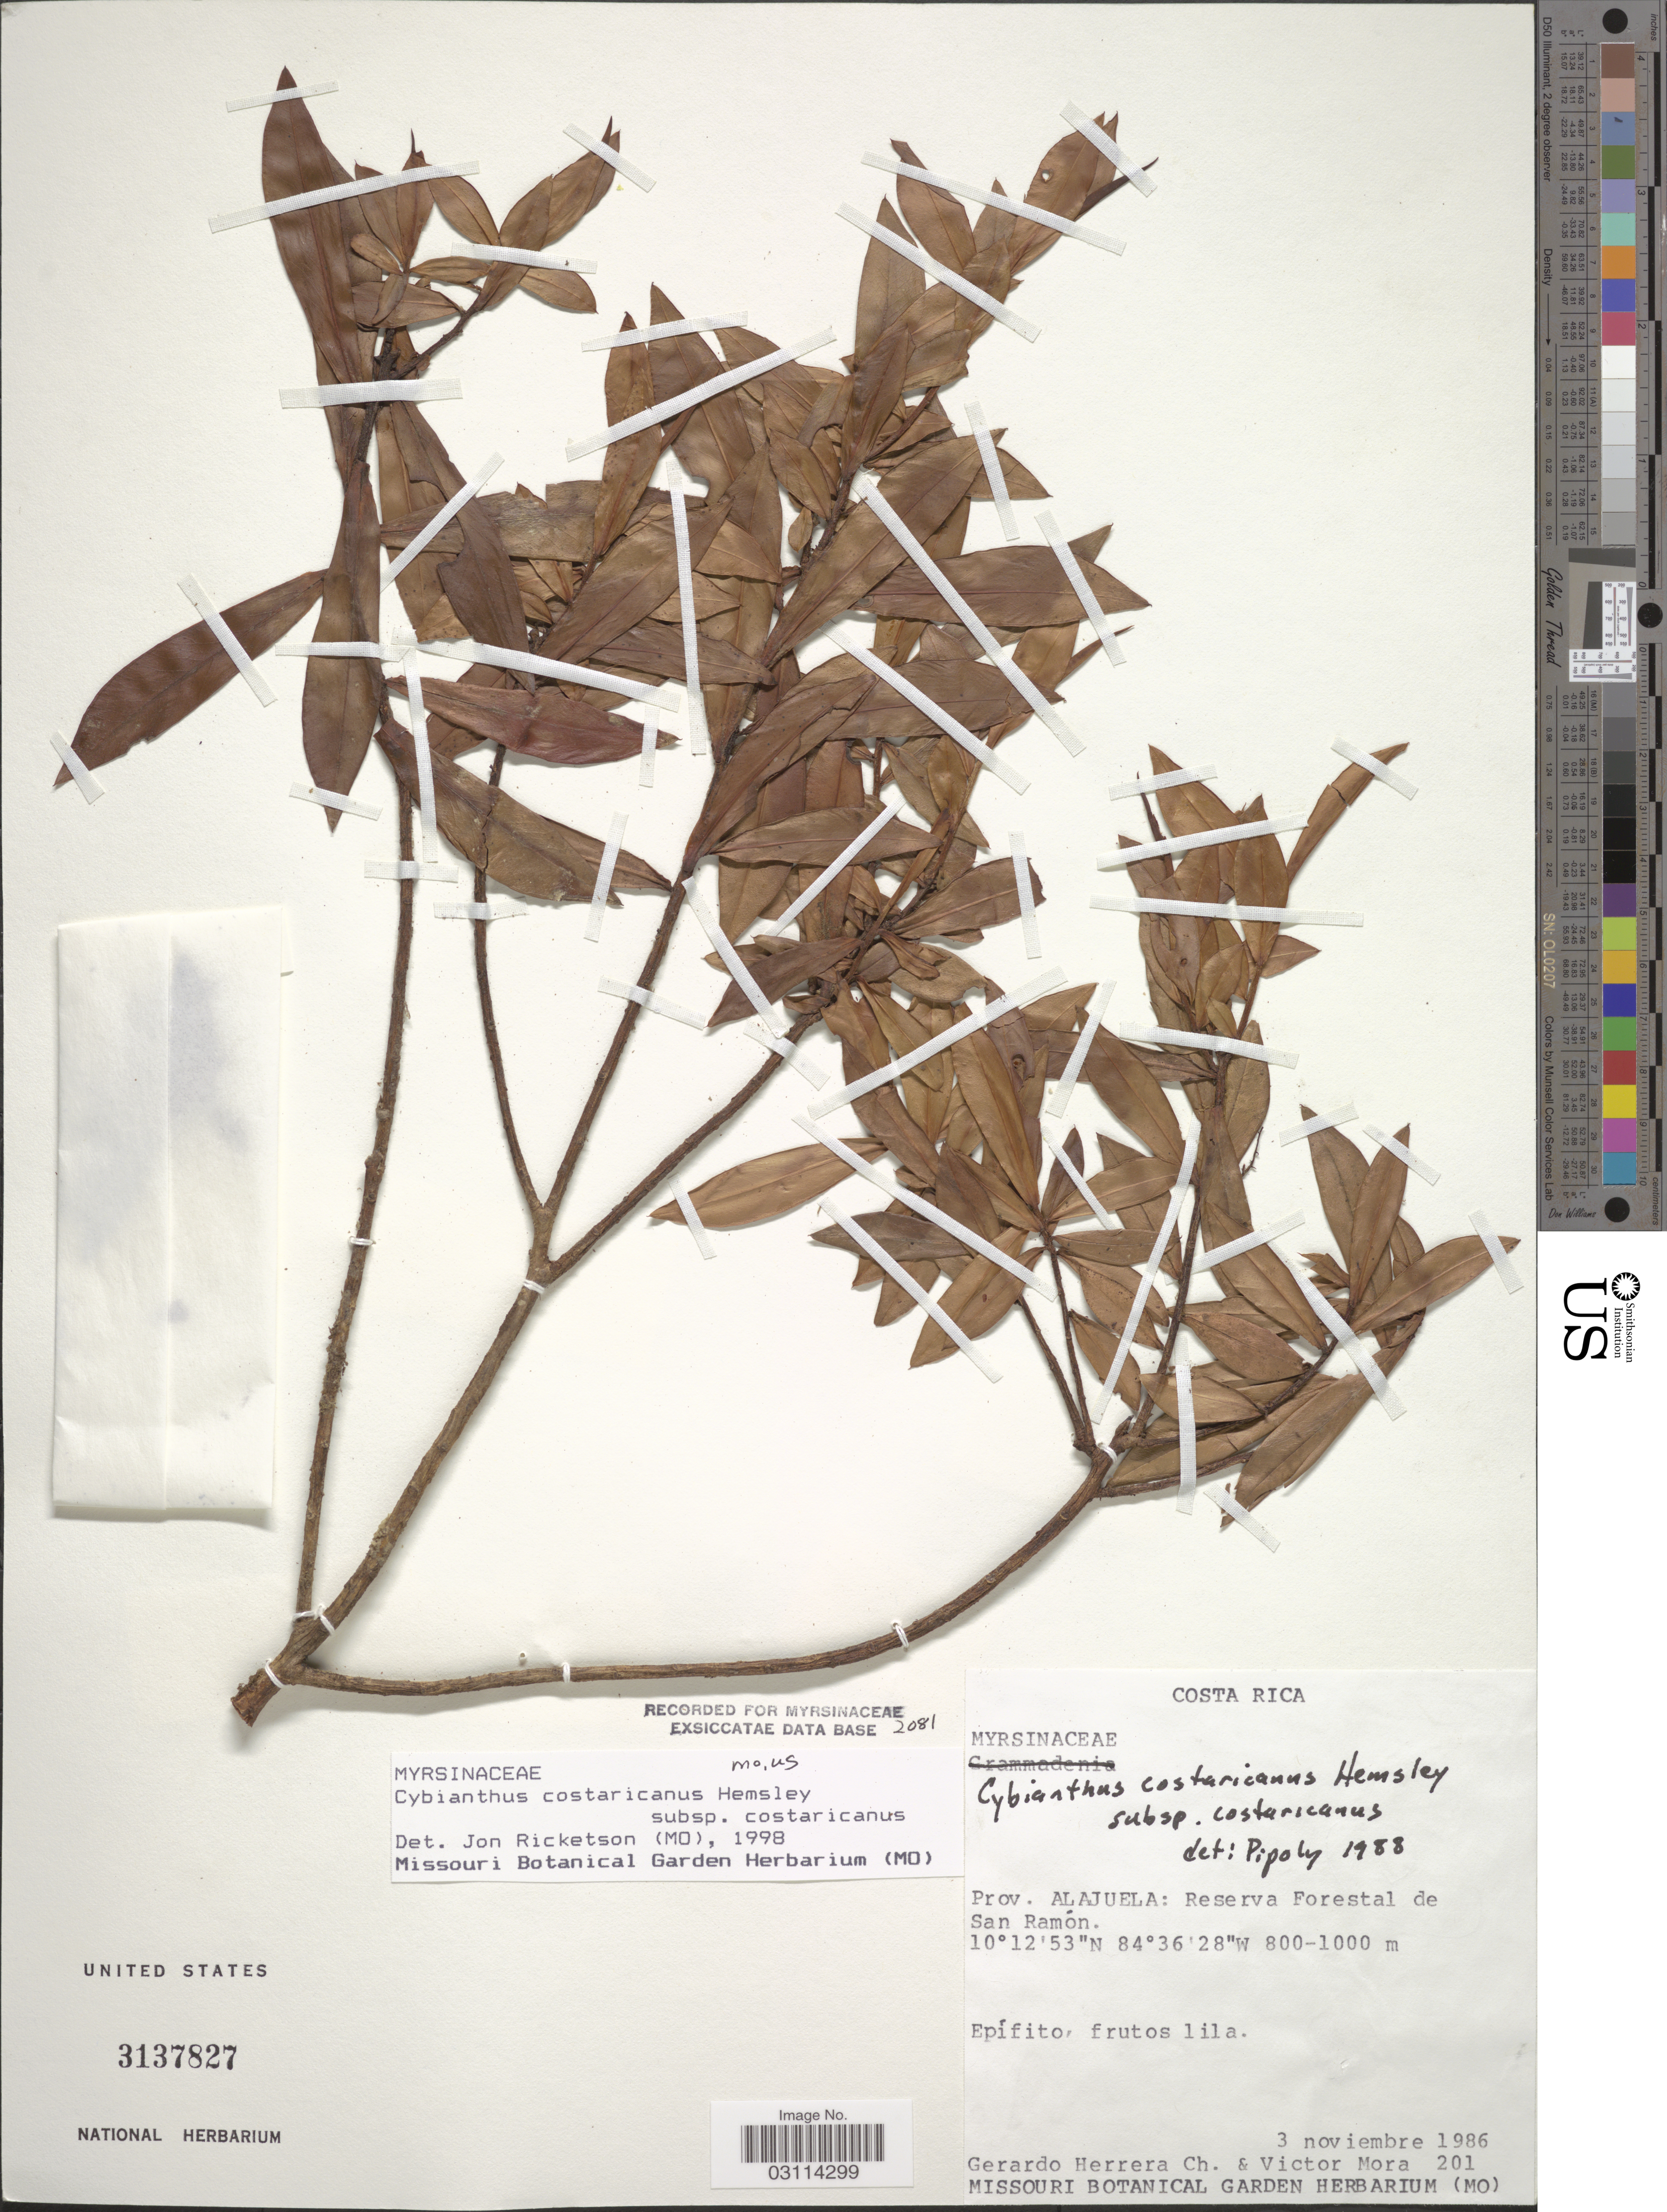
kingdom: Plantae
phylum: Tracheophyta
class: Magnoliopsida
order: Ericales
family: Primulaceae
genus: Cybianthus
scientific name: Cybianthus costaricanus subsp. costaricanus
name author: Hemsl.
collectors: G. Herrera Ch. & V. Mora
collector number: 201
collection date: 1986-11-03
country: Costa Rica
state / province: Alajuela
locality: Reserva Forestal de San Ramón.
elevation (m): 800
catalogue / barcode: US 3137827